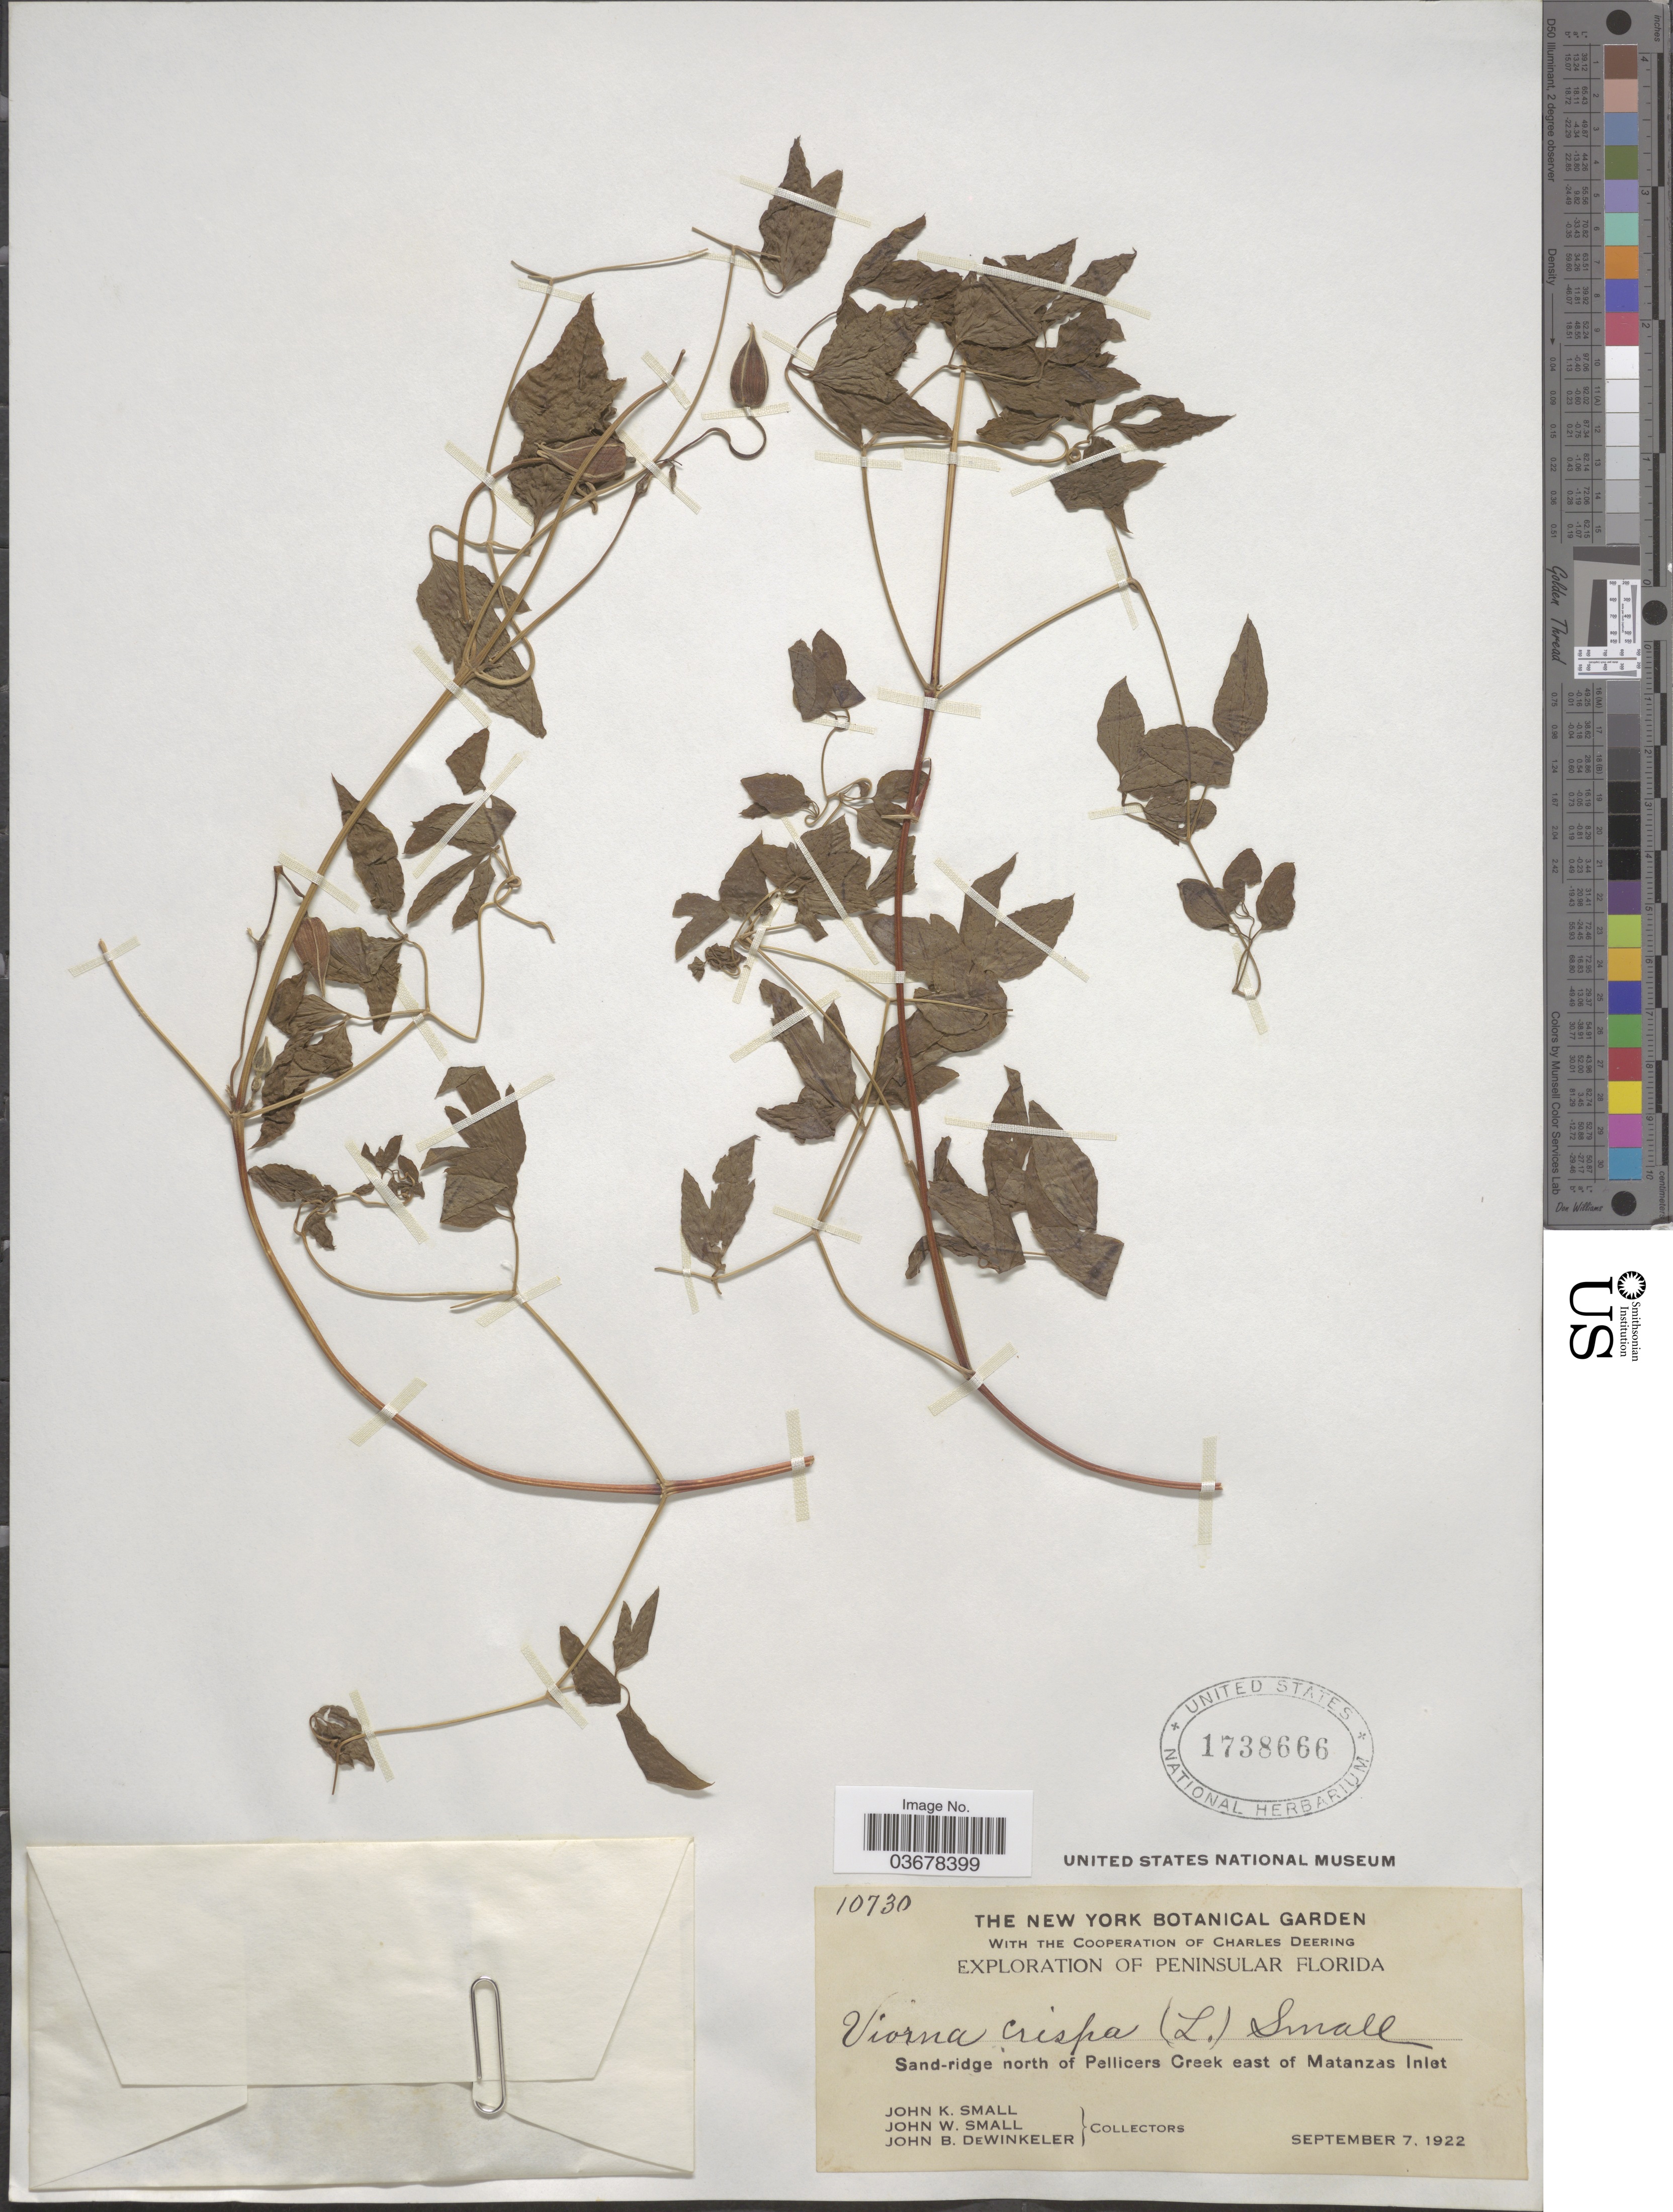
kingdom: Plantae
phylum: Tracheophyta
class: Magnoliopsida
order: Ranunculales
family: Ranunculaceae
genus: Clematis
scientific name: Clematis crispa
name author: L.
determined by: Strong, Mark T., (BOT), Smithsonian Institution - National Museum of Natural History (UNITED STATES)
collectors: J. K. Small, J. Small & J. B. Dewinkeler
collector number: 10730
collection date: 1922-09-07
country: United States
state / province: Florida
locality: Peninsular Florida. Sand-ridge north of Pellicers Creek east of Matanzas Inlet.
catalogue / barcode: US 1738666